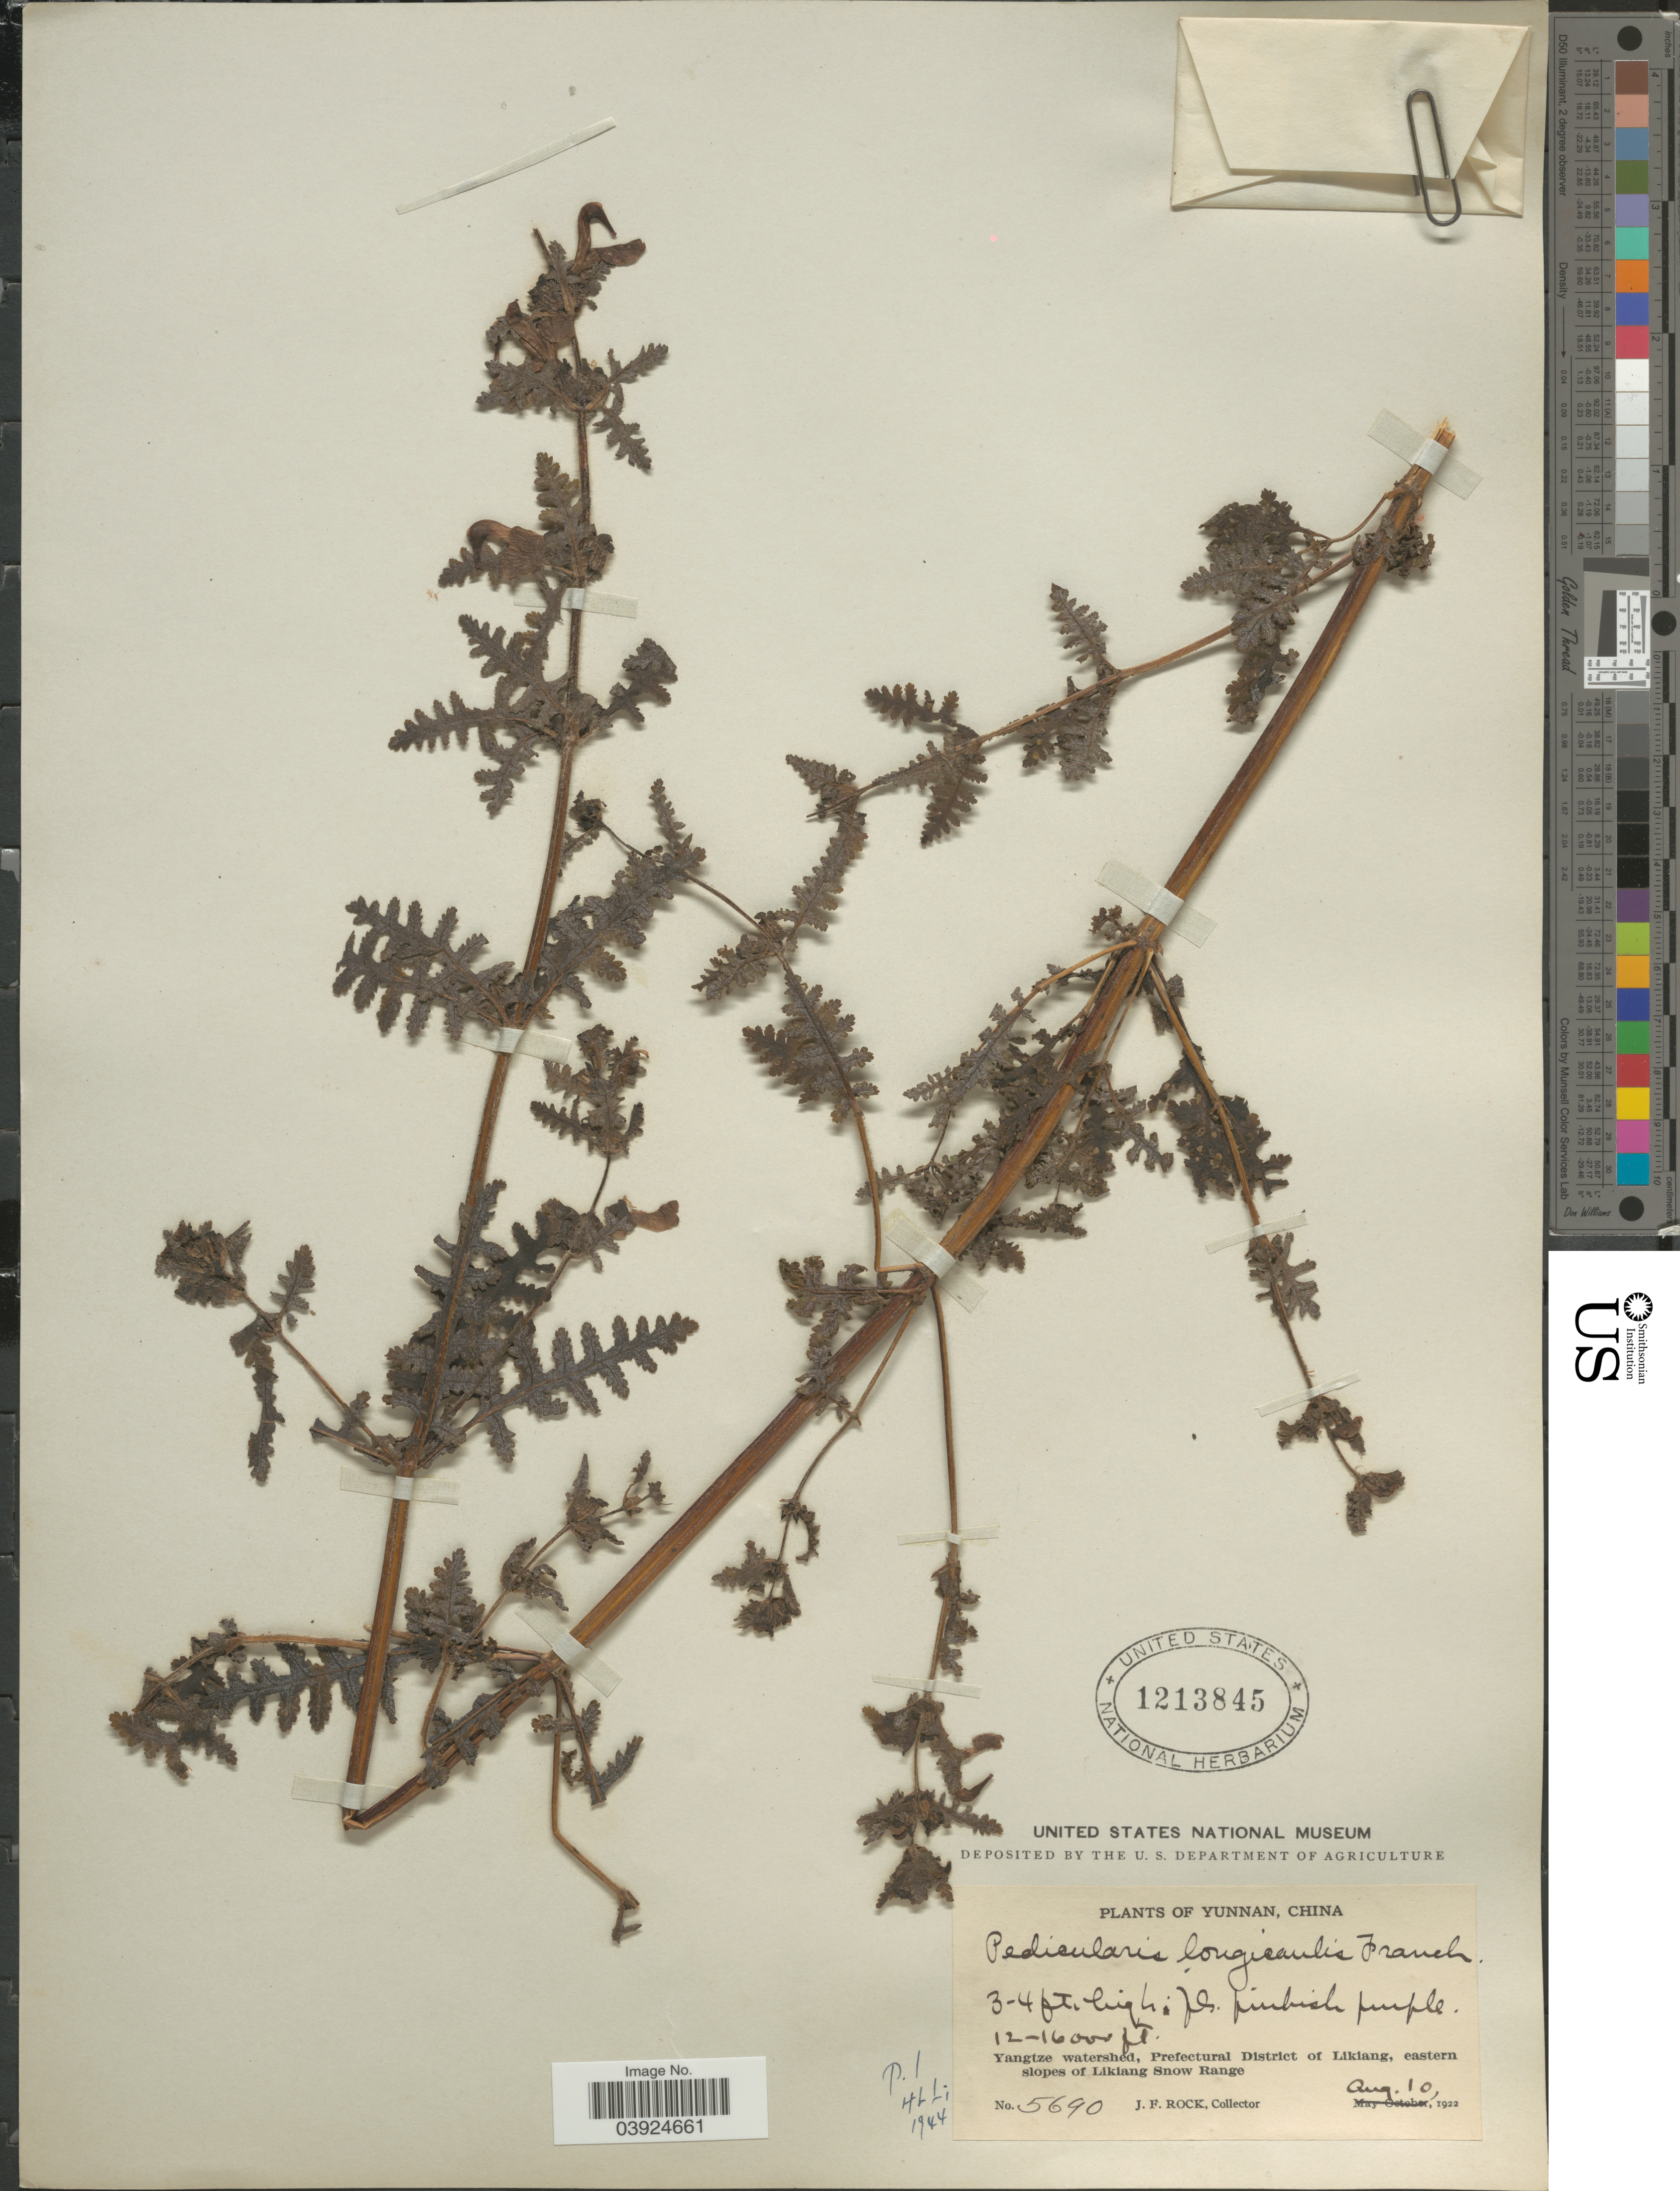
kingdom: Plantae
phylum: Tracheophyta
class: Magnoliopsida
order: Lamiales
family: Orobanchaceae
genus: Pedicularis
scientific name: Pedicularis longicaulis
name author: Franch. ex Maxim.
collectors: J. Rock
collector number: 5690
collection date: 1922-08-10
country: China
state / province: Yunnan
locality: Yangtze watershed, Prefectural District of Likiang, eastern slopes of Likiang Snow Range.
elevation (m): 3658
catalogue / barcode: US 1213845